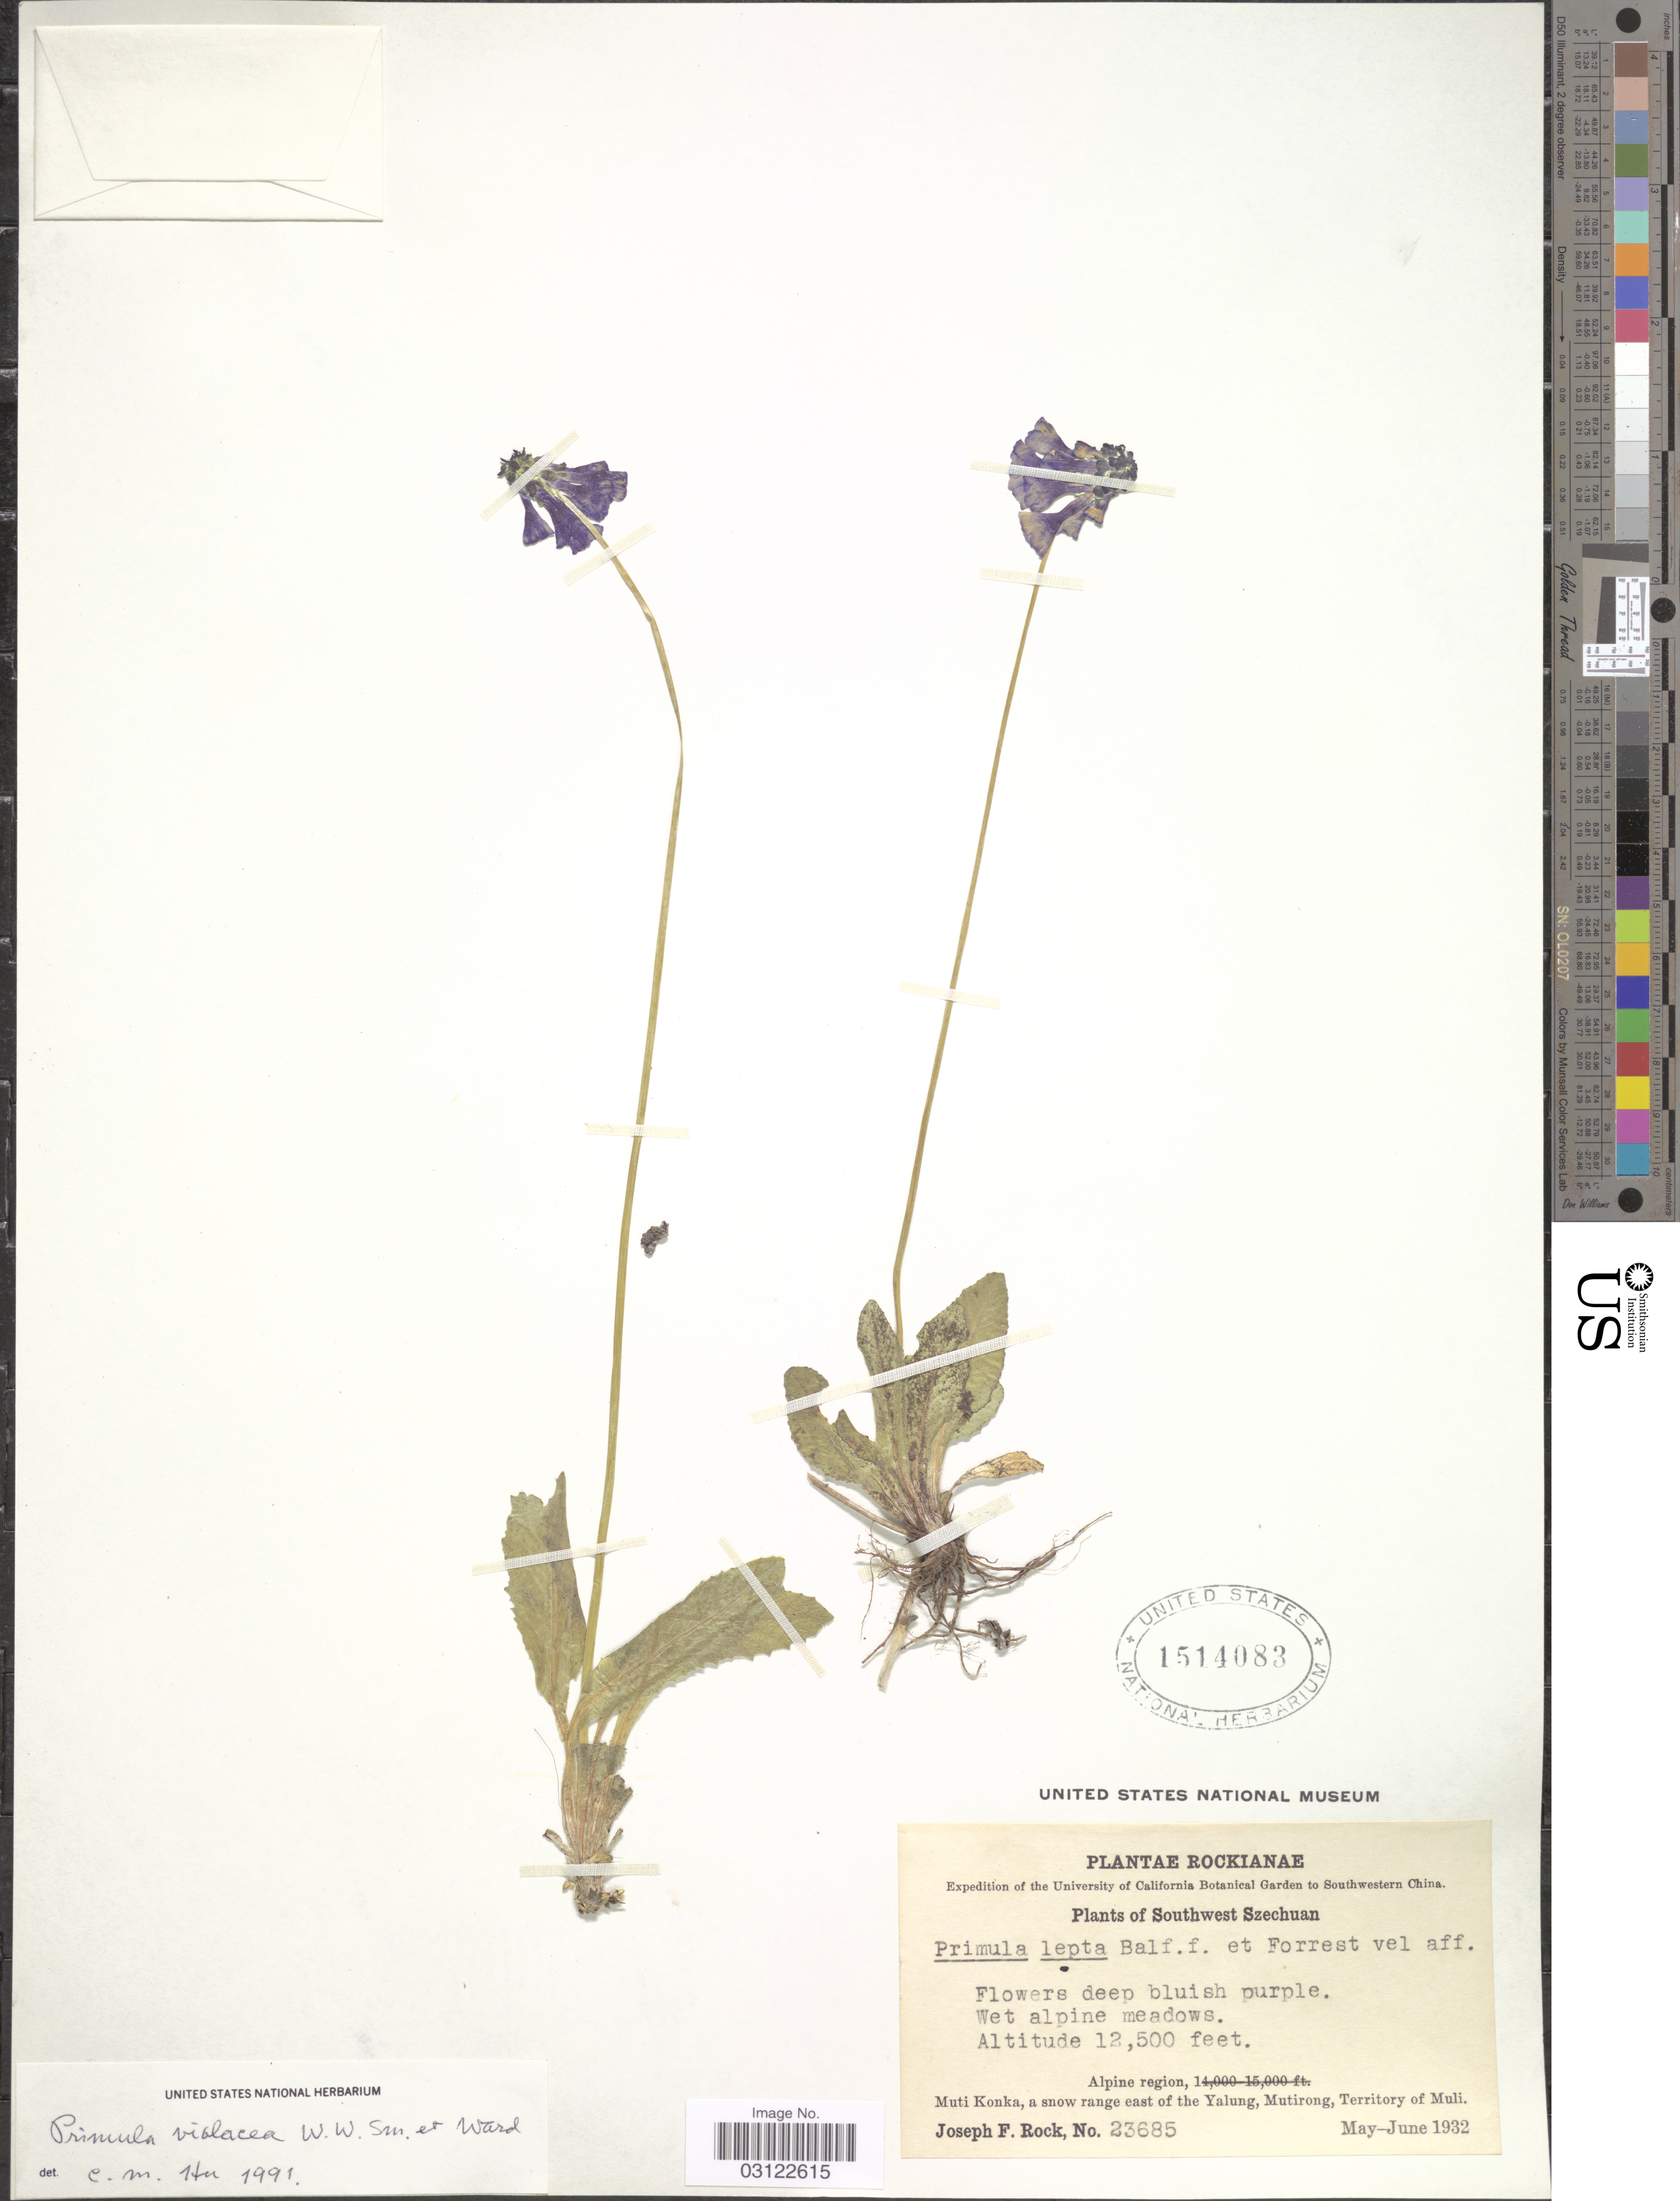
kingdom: Plantae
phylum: Tracheophyta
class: Magnoliopsida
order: Ericales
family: Primulaceae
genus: Primula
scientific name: Primula violacea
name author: W.W. Sm. & Kingdon-Ward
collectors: J. F. Rock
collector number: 23685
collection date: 1932-05/1932-06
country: China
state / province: Sichuan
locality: Southwest Szechuan. Southwestern China. Alpine region, Muti Konka, a snow range east of the Yalung, Mutirong, Territory of Muli.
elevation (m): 3810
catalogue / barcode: US 1514083